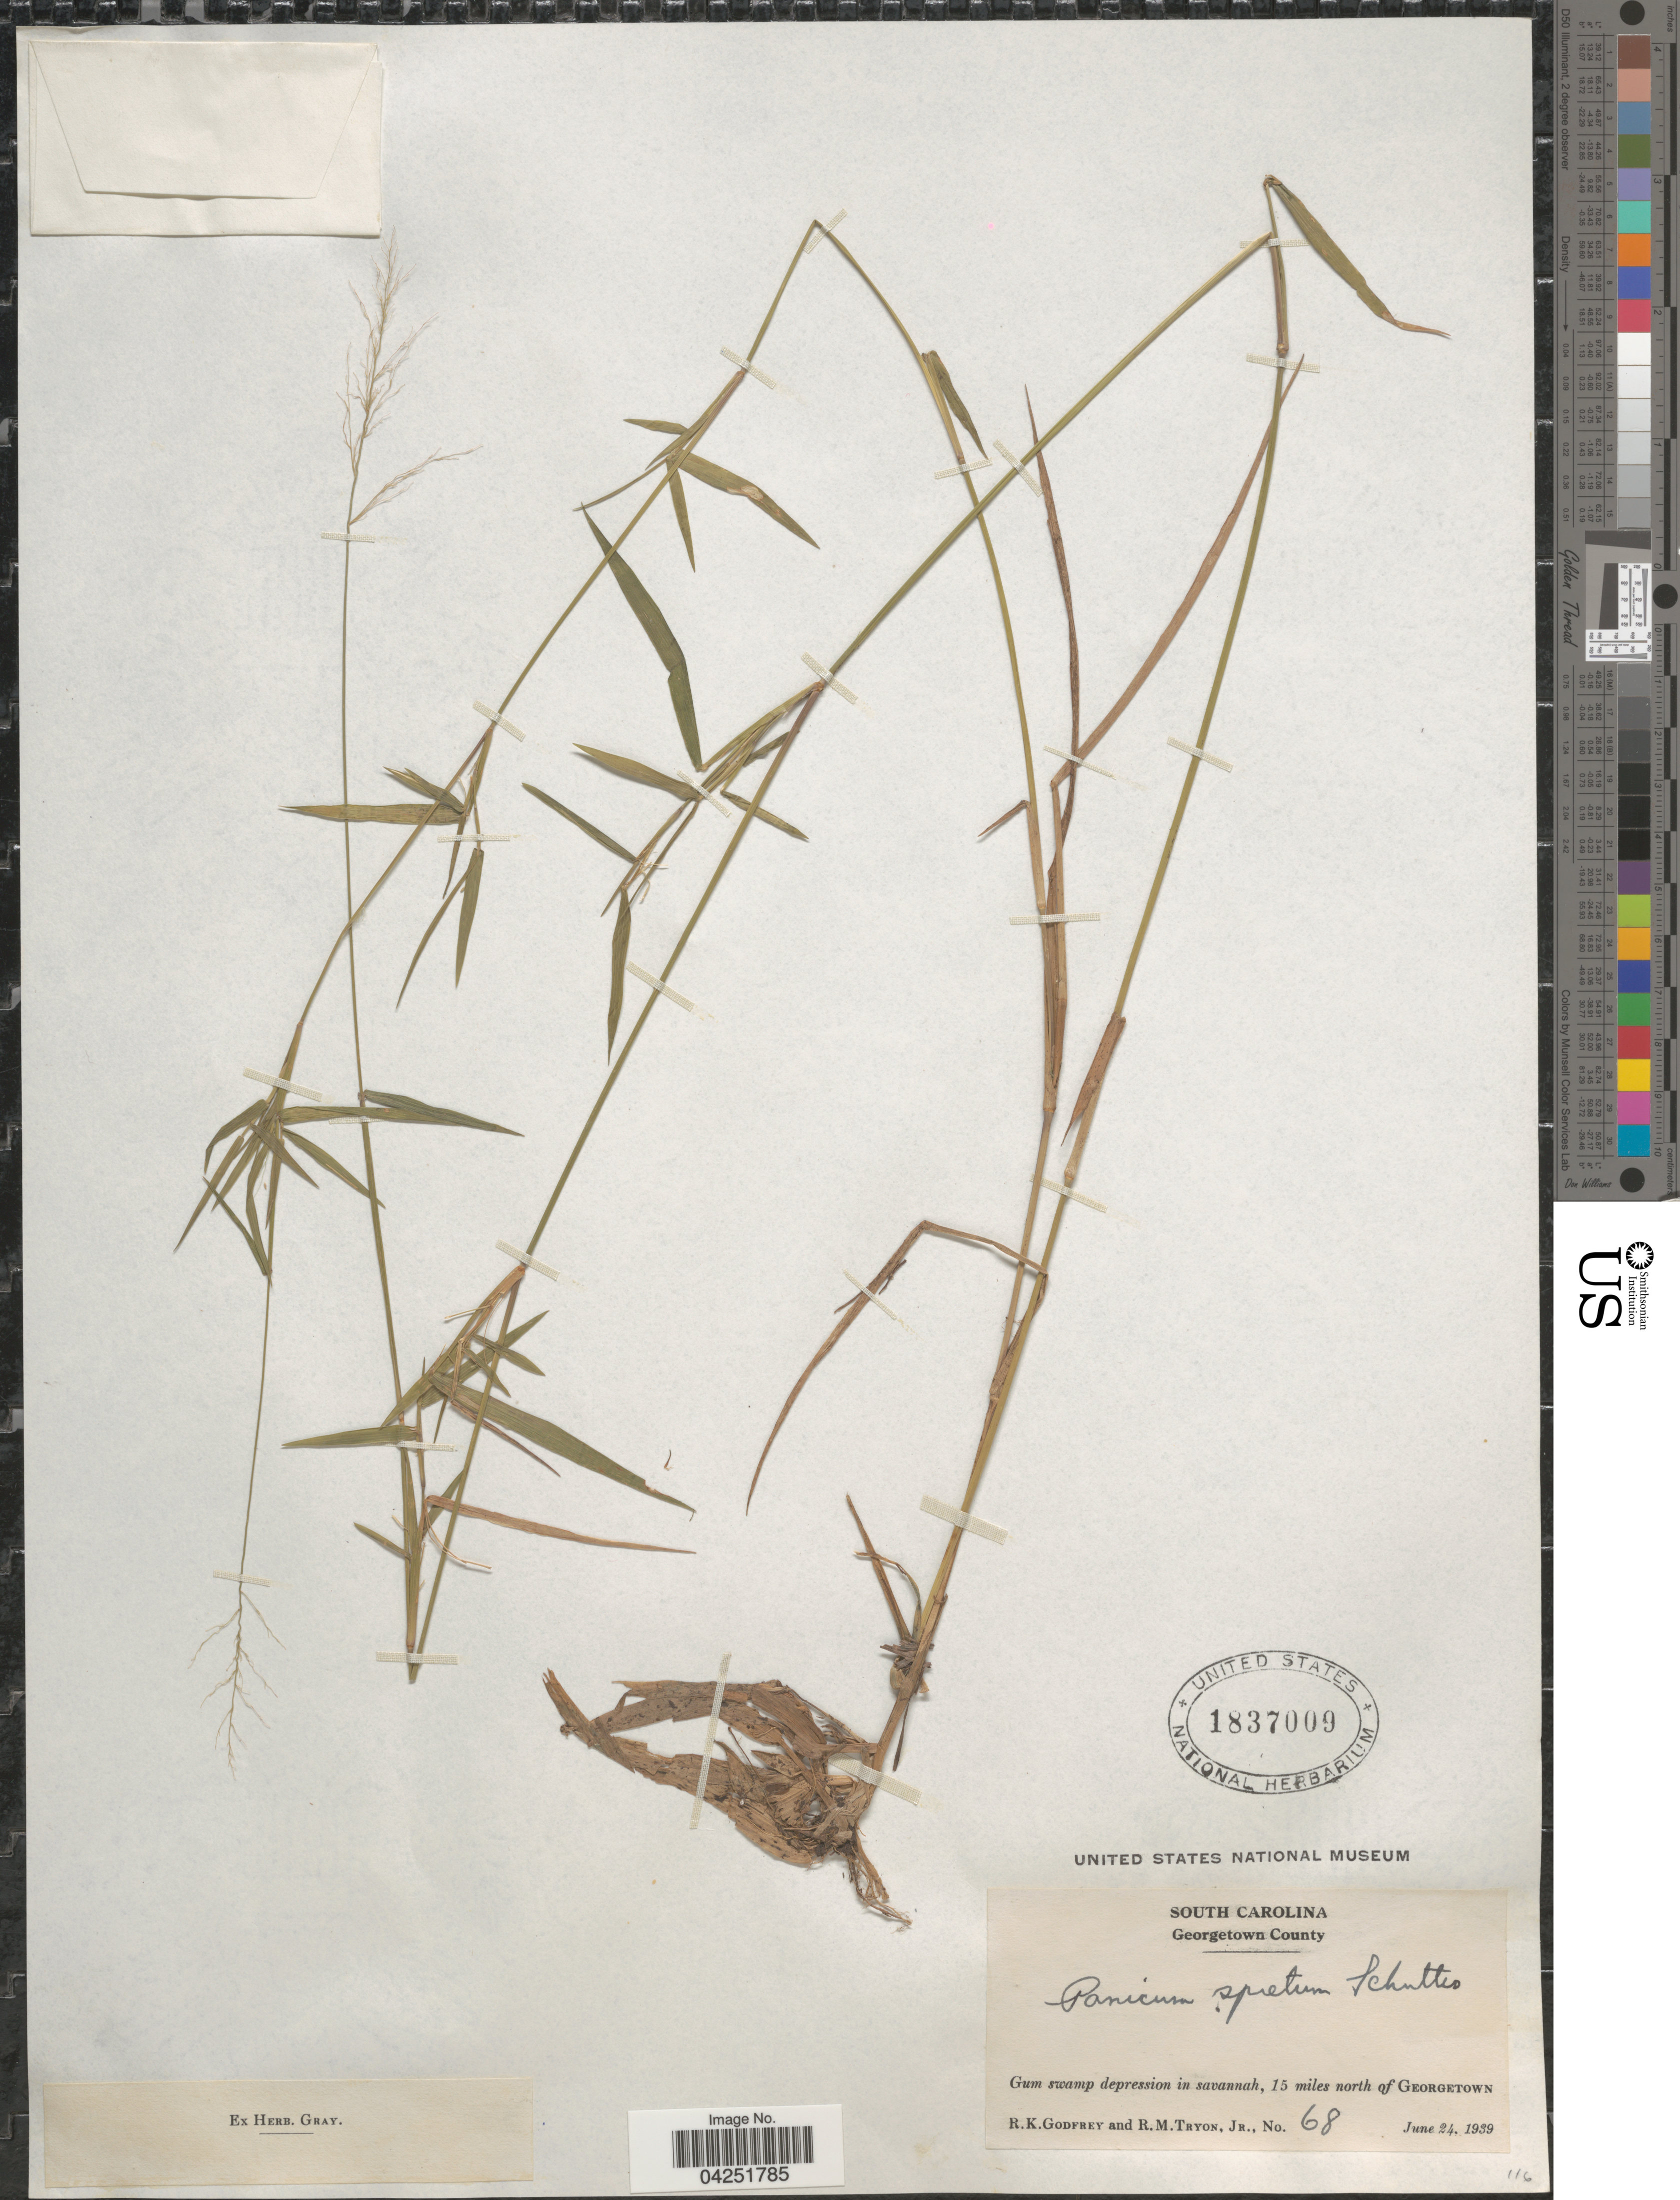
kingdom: Plantae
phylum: Tracheophyta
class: Liliopsida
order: Poales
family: Poaceae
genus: Dichanthelium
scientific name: Dichanthelium acuminatum var. densiflorum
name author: (Rand & Redfield) Gould & C.A. Clark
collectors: R. K. Godfrey & R. Tryon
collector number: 68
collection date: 1939-06-24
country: United States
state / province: South Carolina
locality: Georgetown County. Gum swamp depression in savannah, 15 miles north of Georgetown.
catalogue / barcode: US 1837009